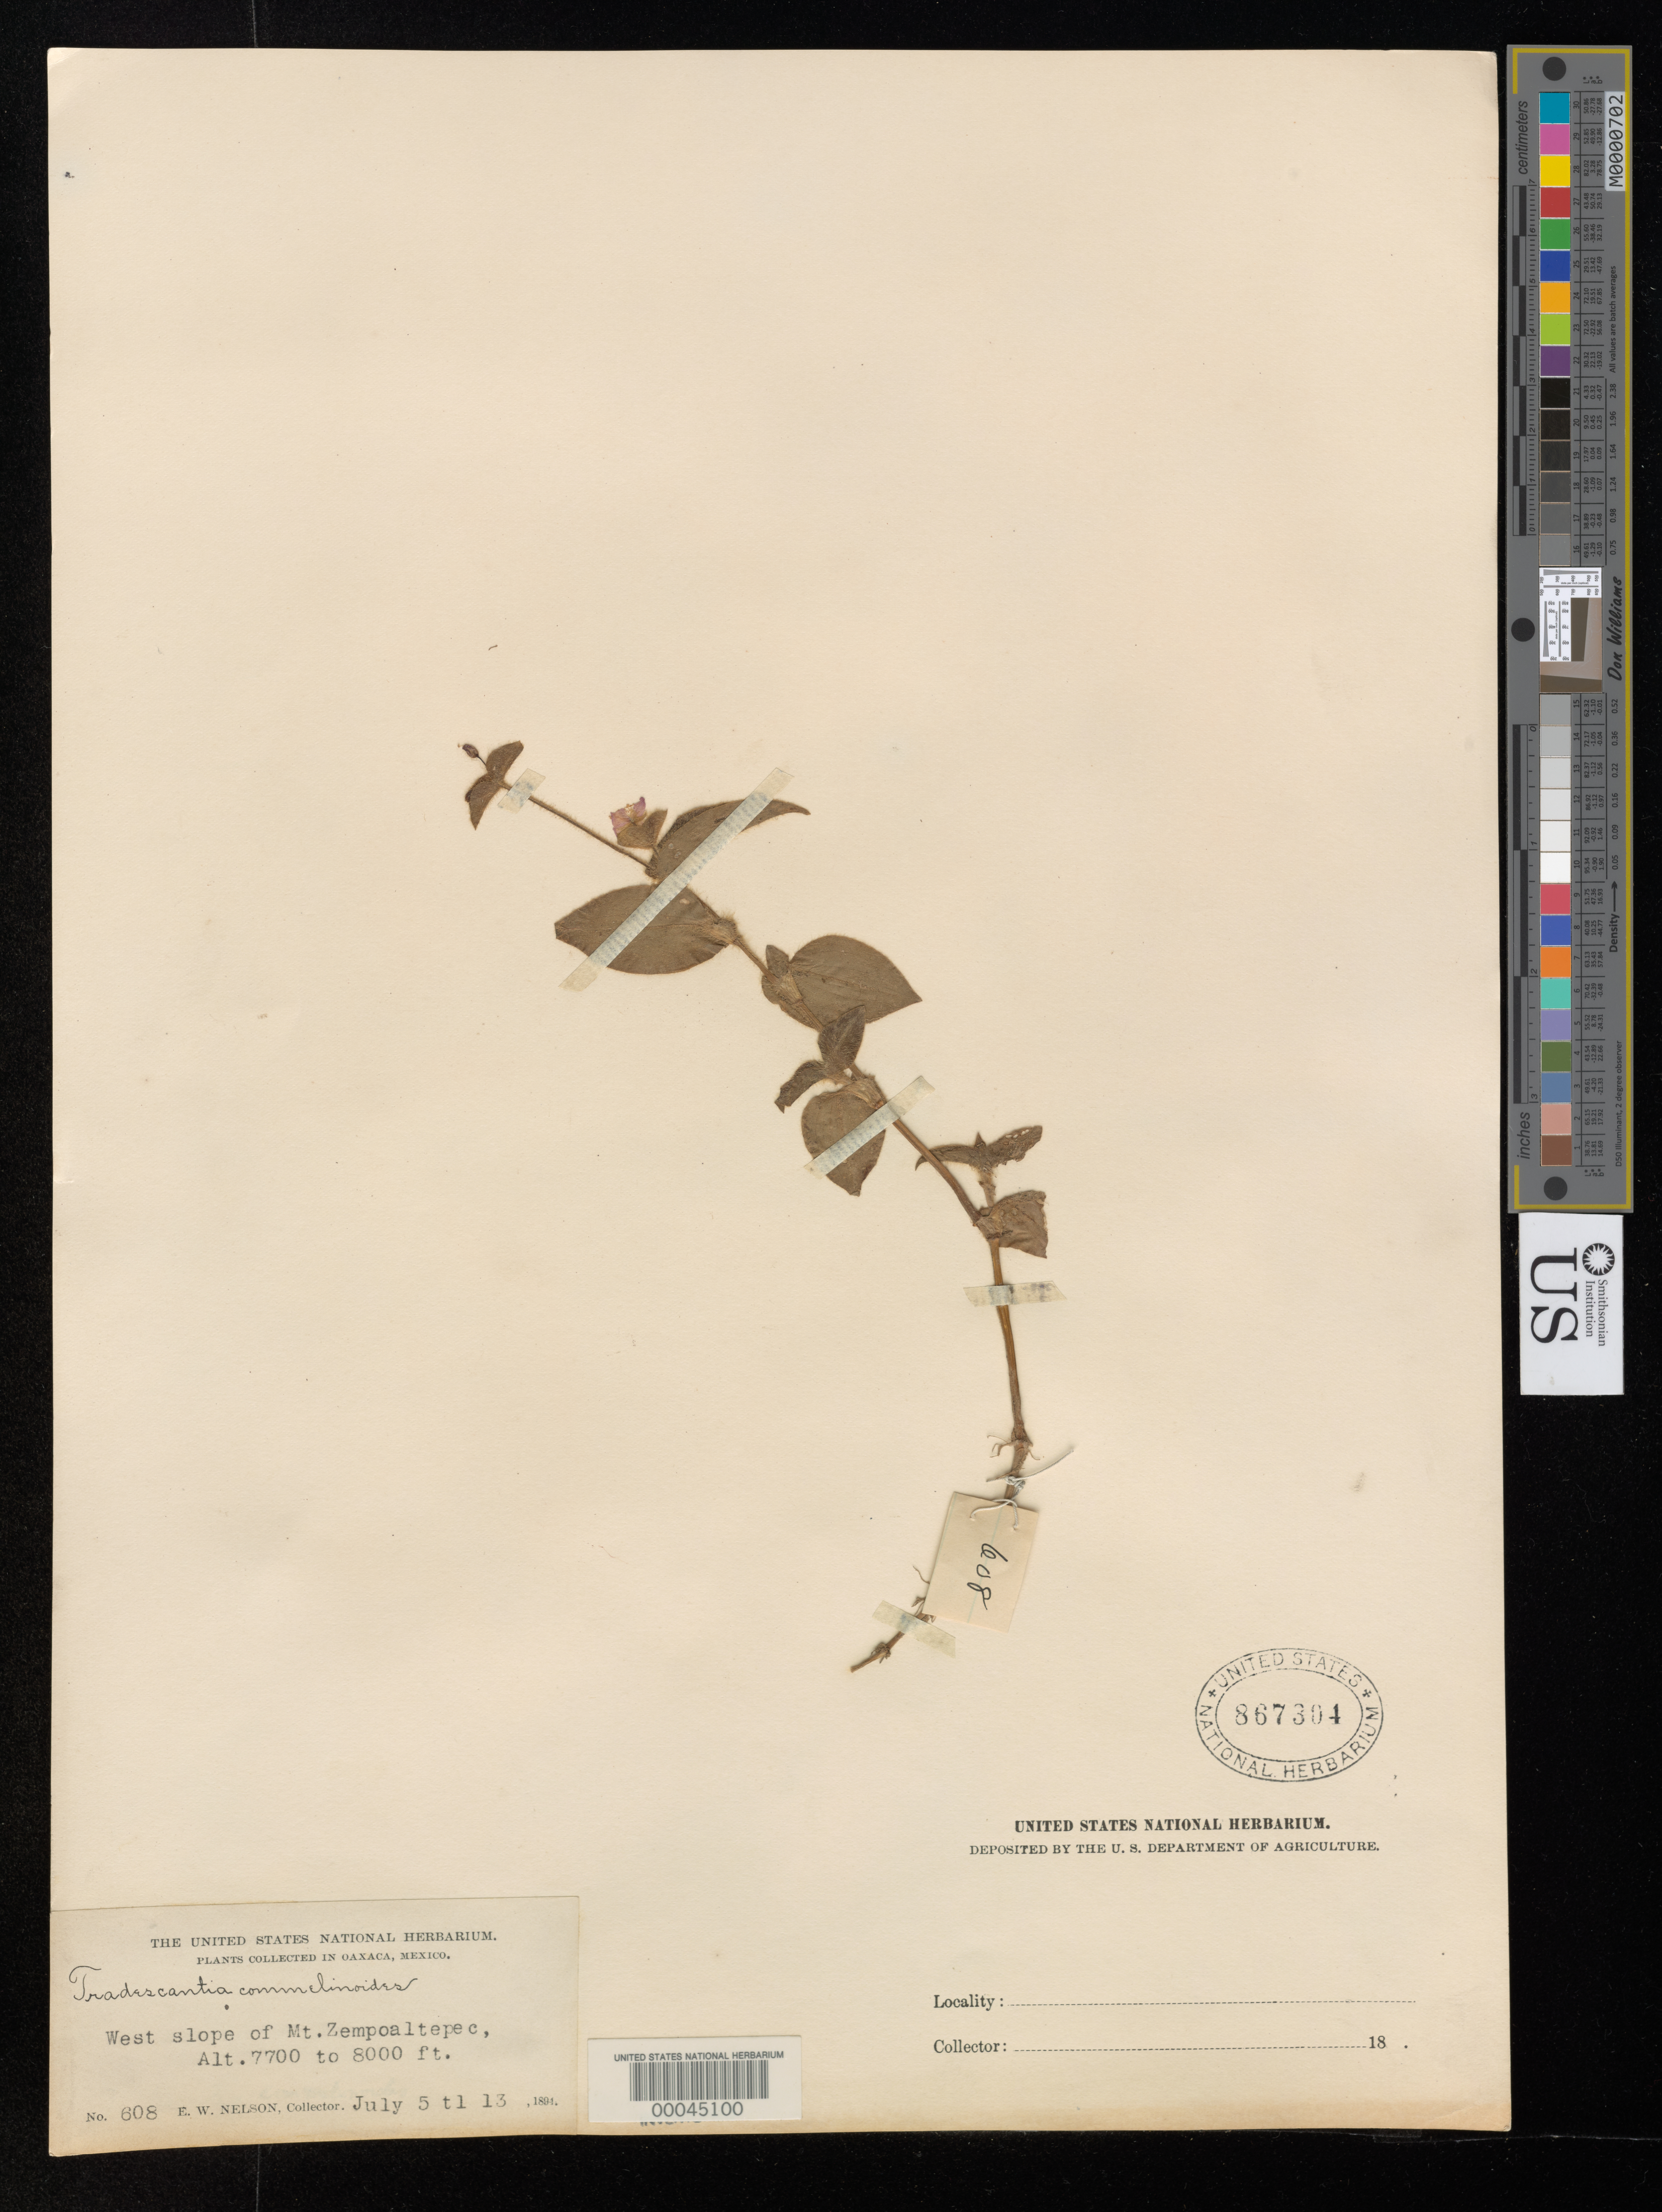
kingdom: Plantae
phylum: Tracheophyta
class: Liliopsida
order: Commelinales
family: Commelinaceae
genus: Tradescantia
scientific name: Tradescantia commelinoides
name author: Schult. & Schult. f.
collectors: E. W. Nelson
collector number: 608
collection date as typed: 05 Jul 1894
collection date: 1894-07-05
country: Mexico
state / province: Oaxaca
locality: Mt zempoaltepec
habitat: West slope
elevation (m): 2349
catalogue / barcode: US 867304